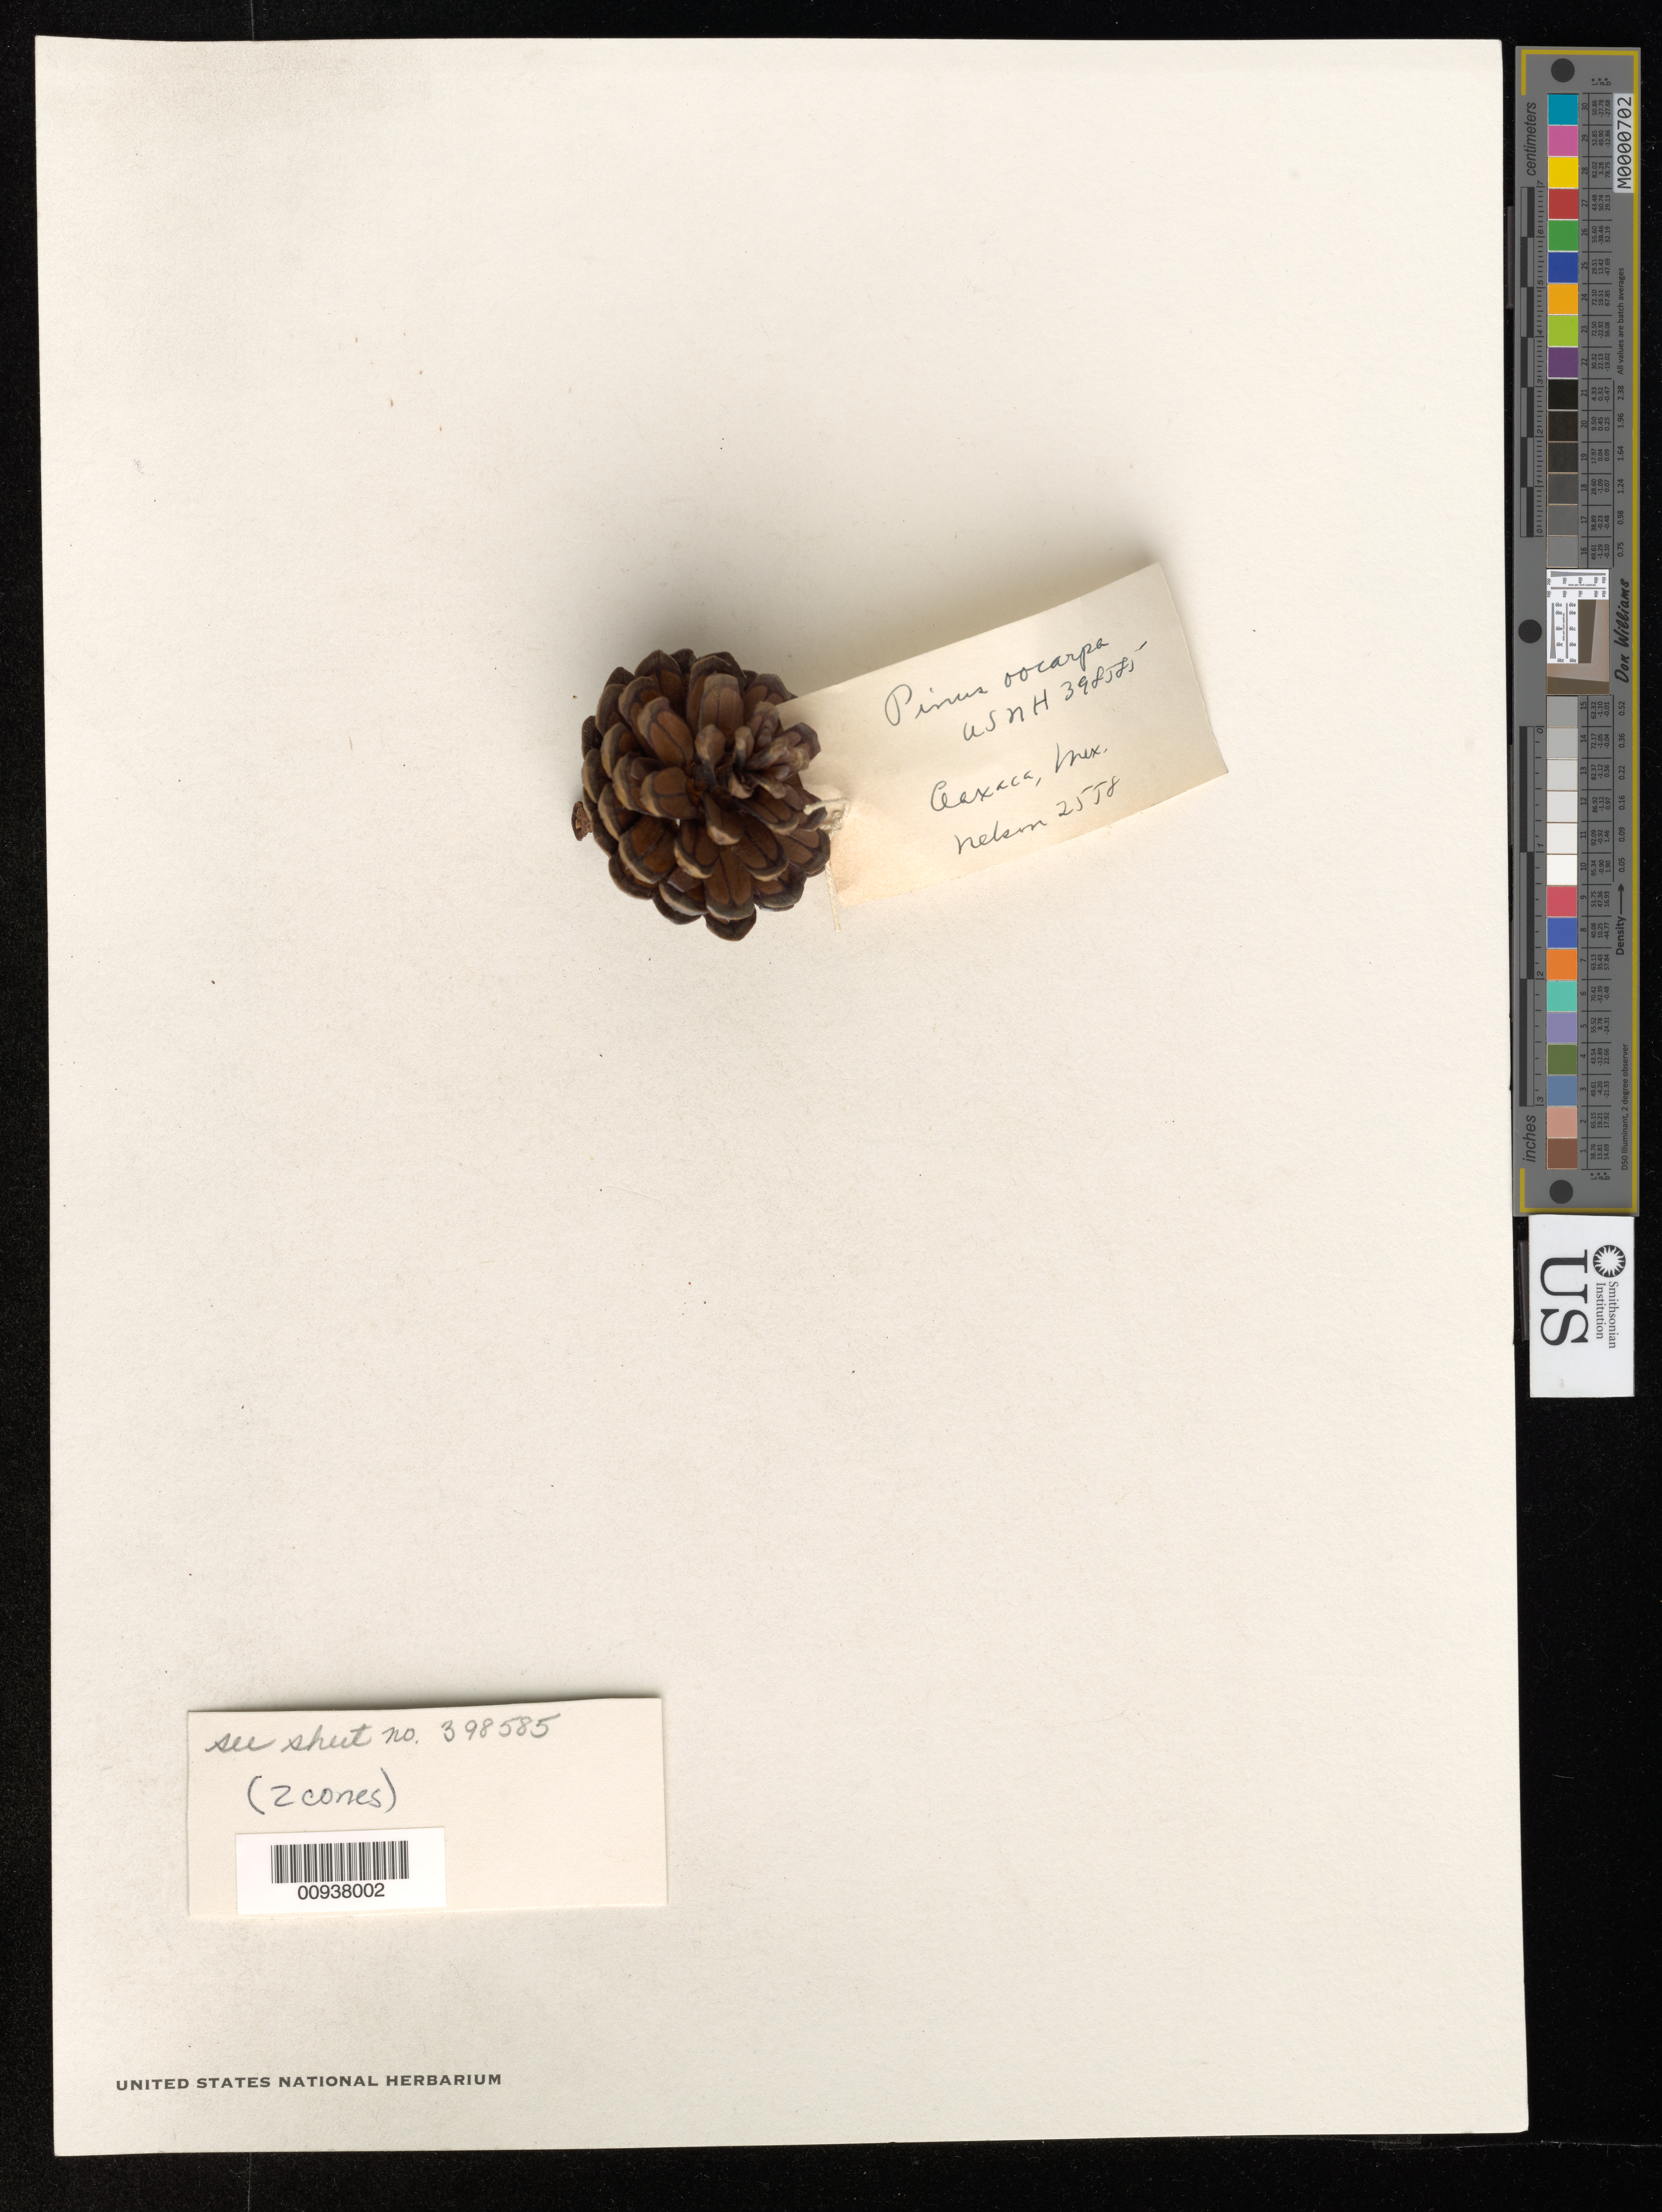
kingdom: Plantae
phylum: Tracheophyta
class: Pinopsida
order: Pinales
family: Pinaceae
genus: Pinus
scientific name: Pinus oocarpa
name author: Schiede ex Schltdl.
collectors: E. W. Nelson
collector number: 2558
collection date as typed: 21 Apr 1895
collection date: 1895-04-21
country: Mexico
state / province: Oaxaca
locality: Between San Carlos and San Bartolo.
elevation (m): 914